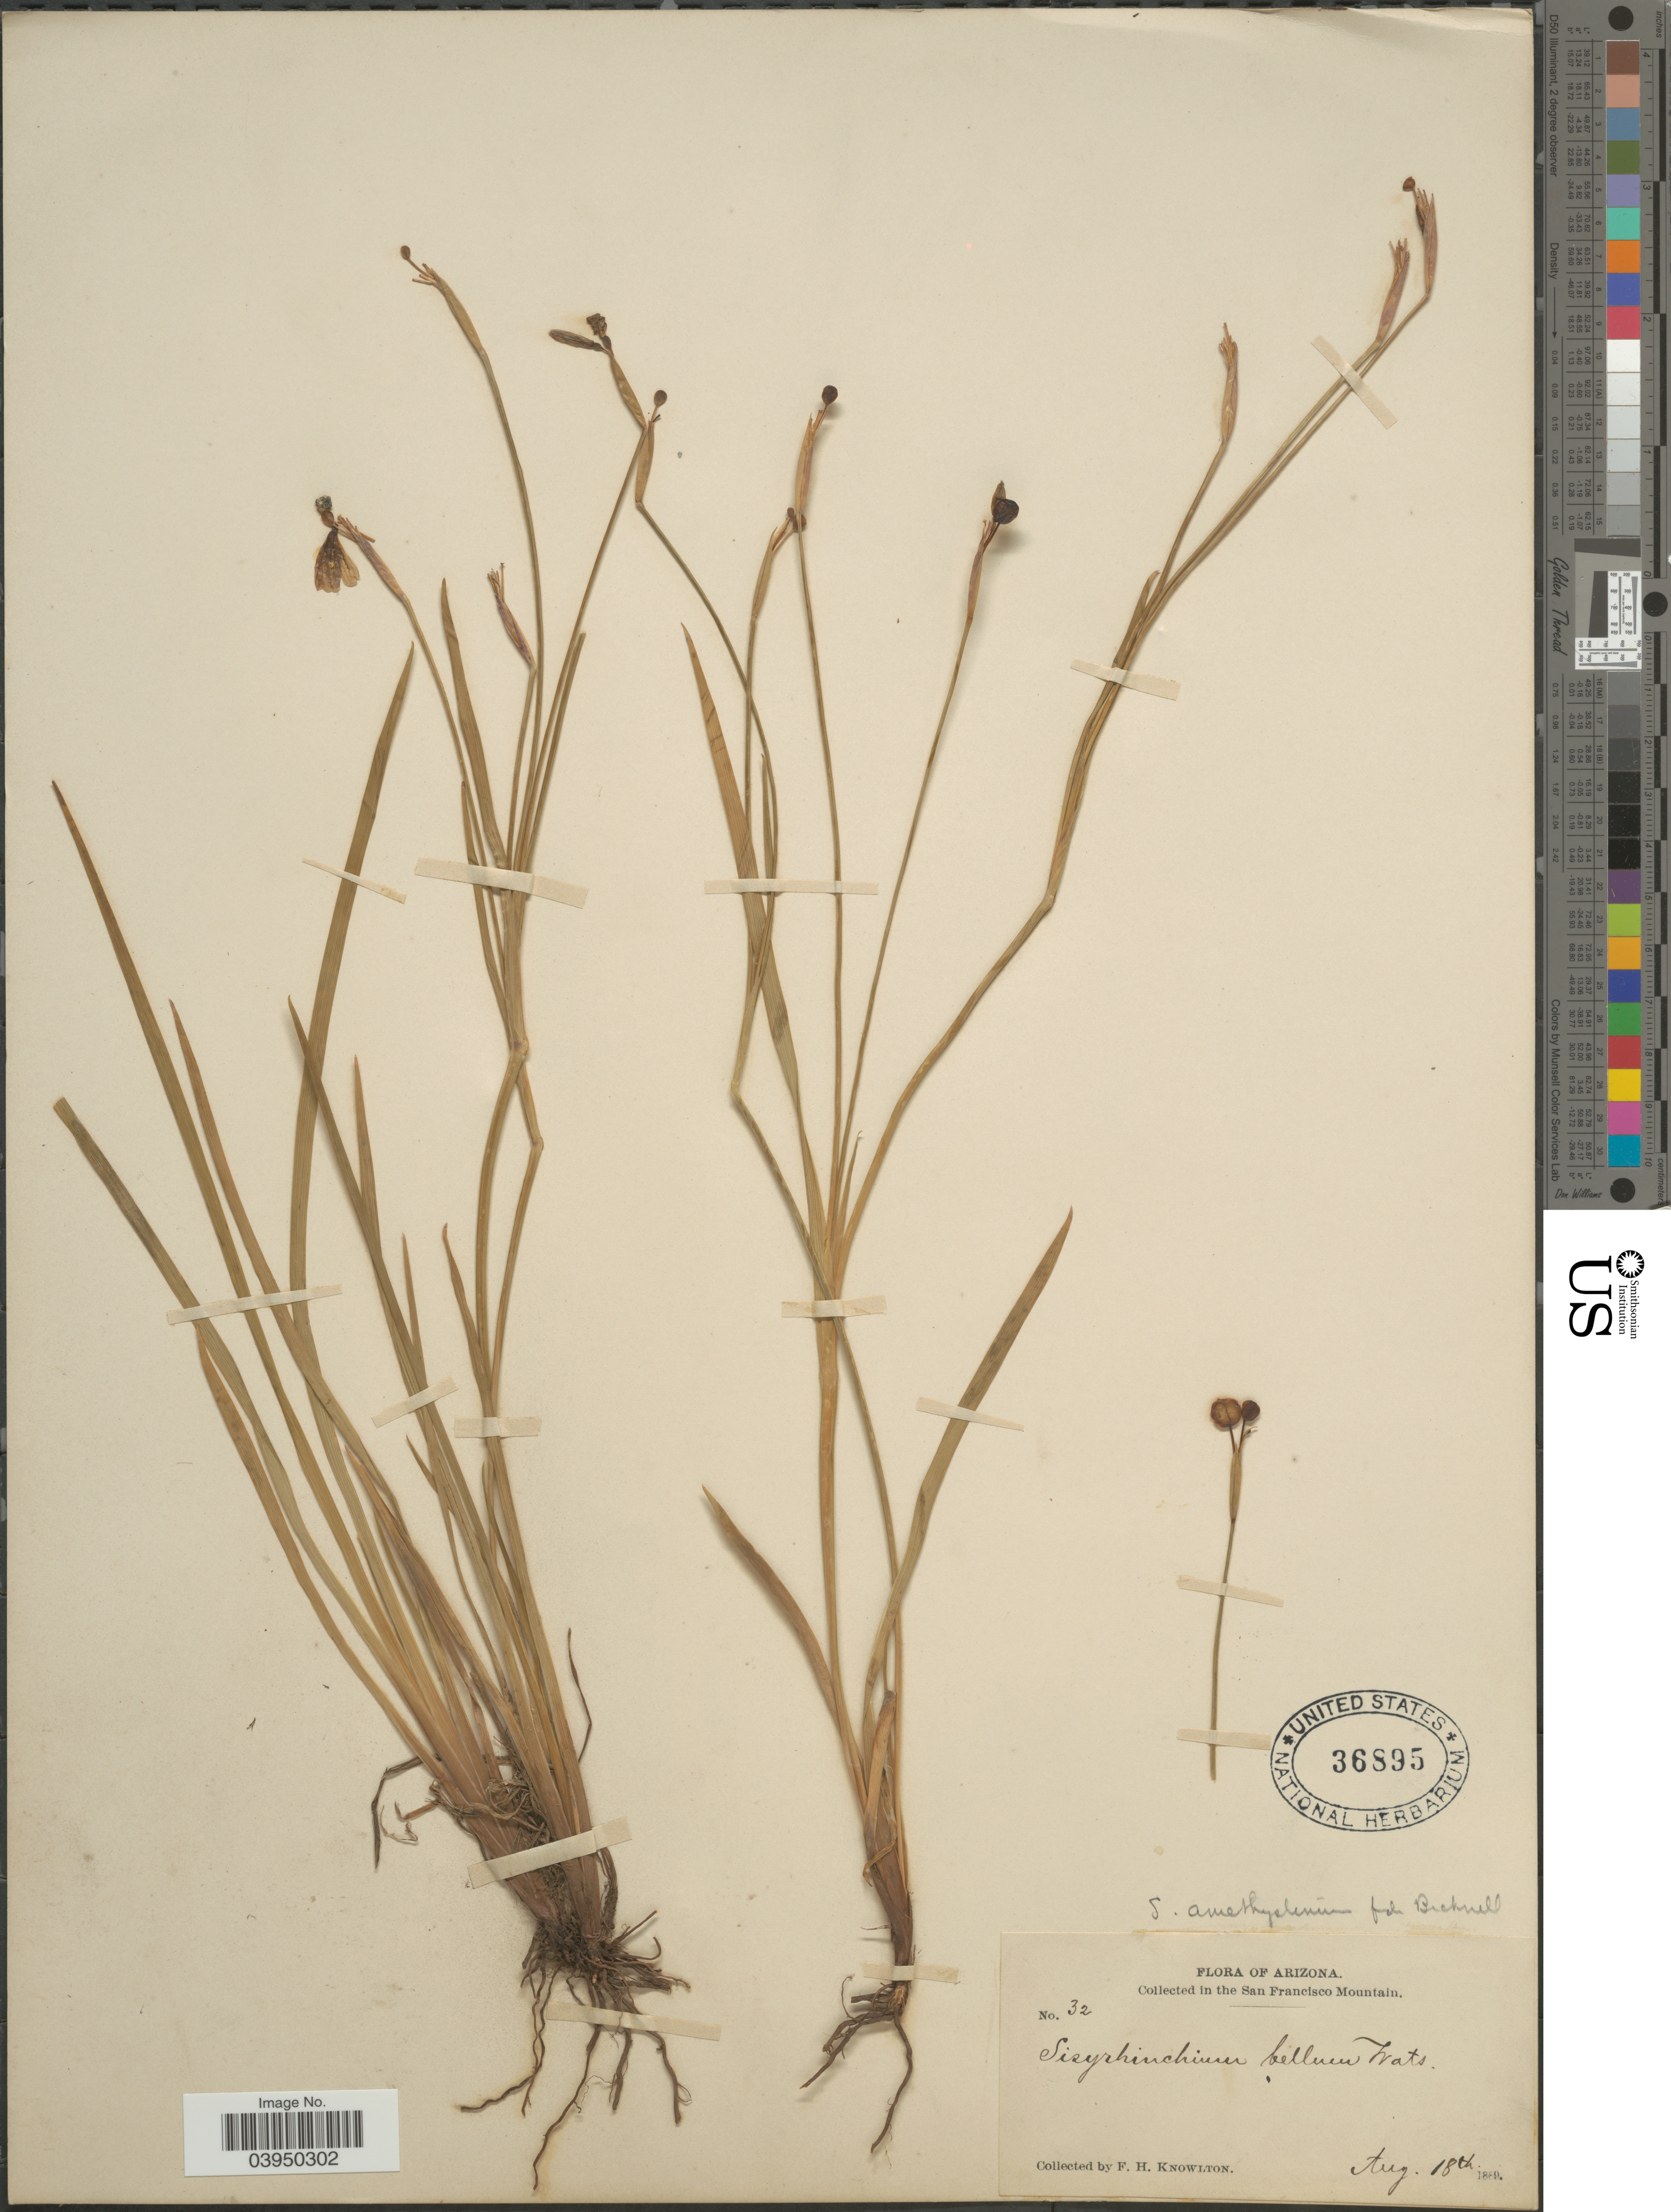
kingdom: Plantae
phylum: Tracheophyta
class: Liliopsida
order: Asparagales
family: Iridaceae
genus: Sisyrinchium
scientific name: Sisyrinchium amethystinum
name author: E.P. Bicknell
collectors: F. H. Knowlton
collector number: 32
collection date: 1889-08-18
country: United States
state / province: Arizona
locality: In the San Francisco Mountain.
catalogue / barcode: US 36895